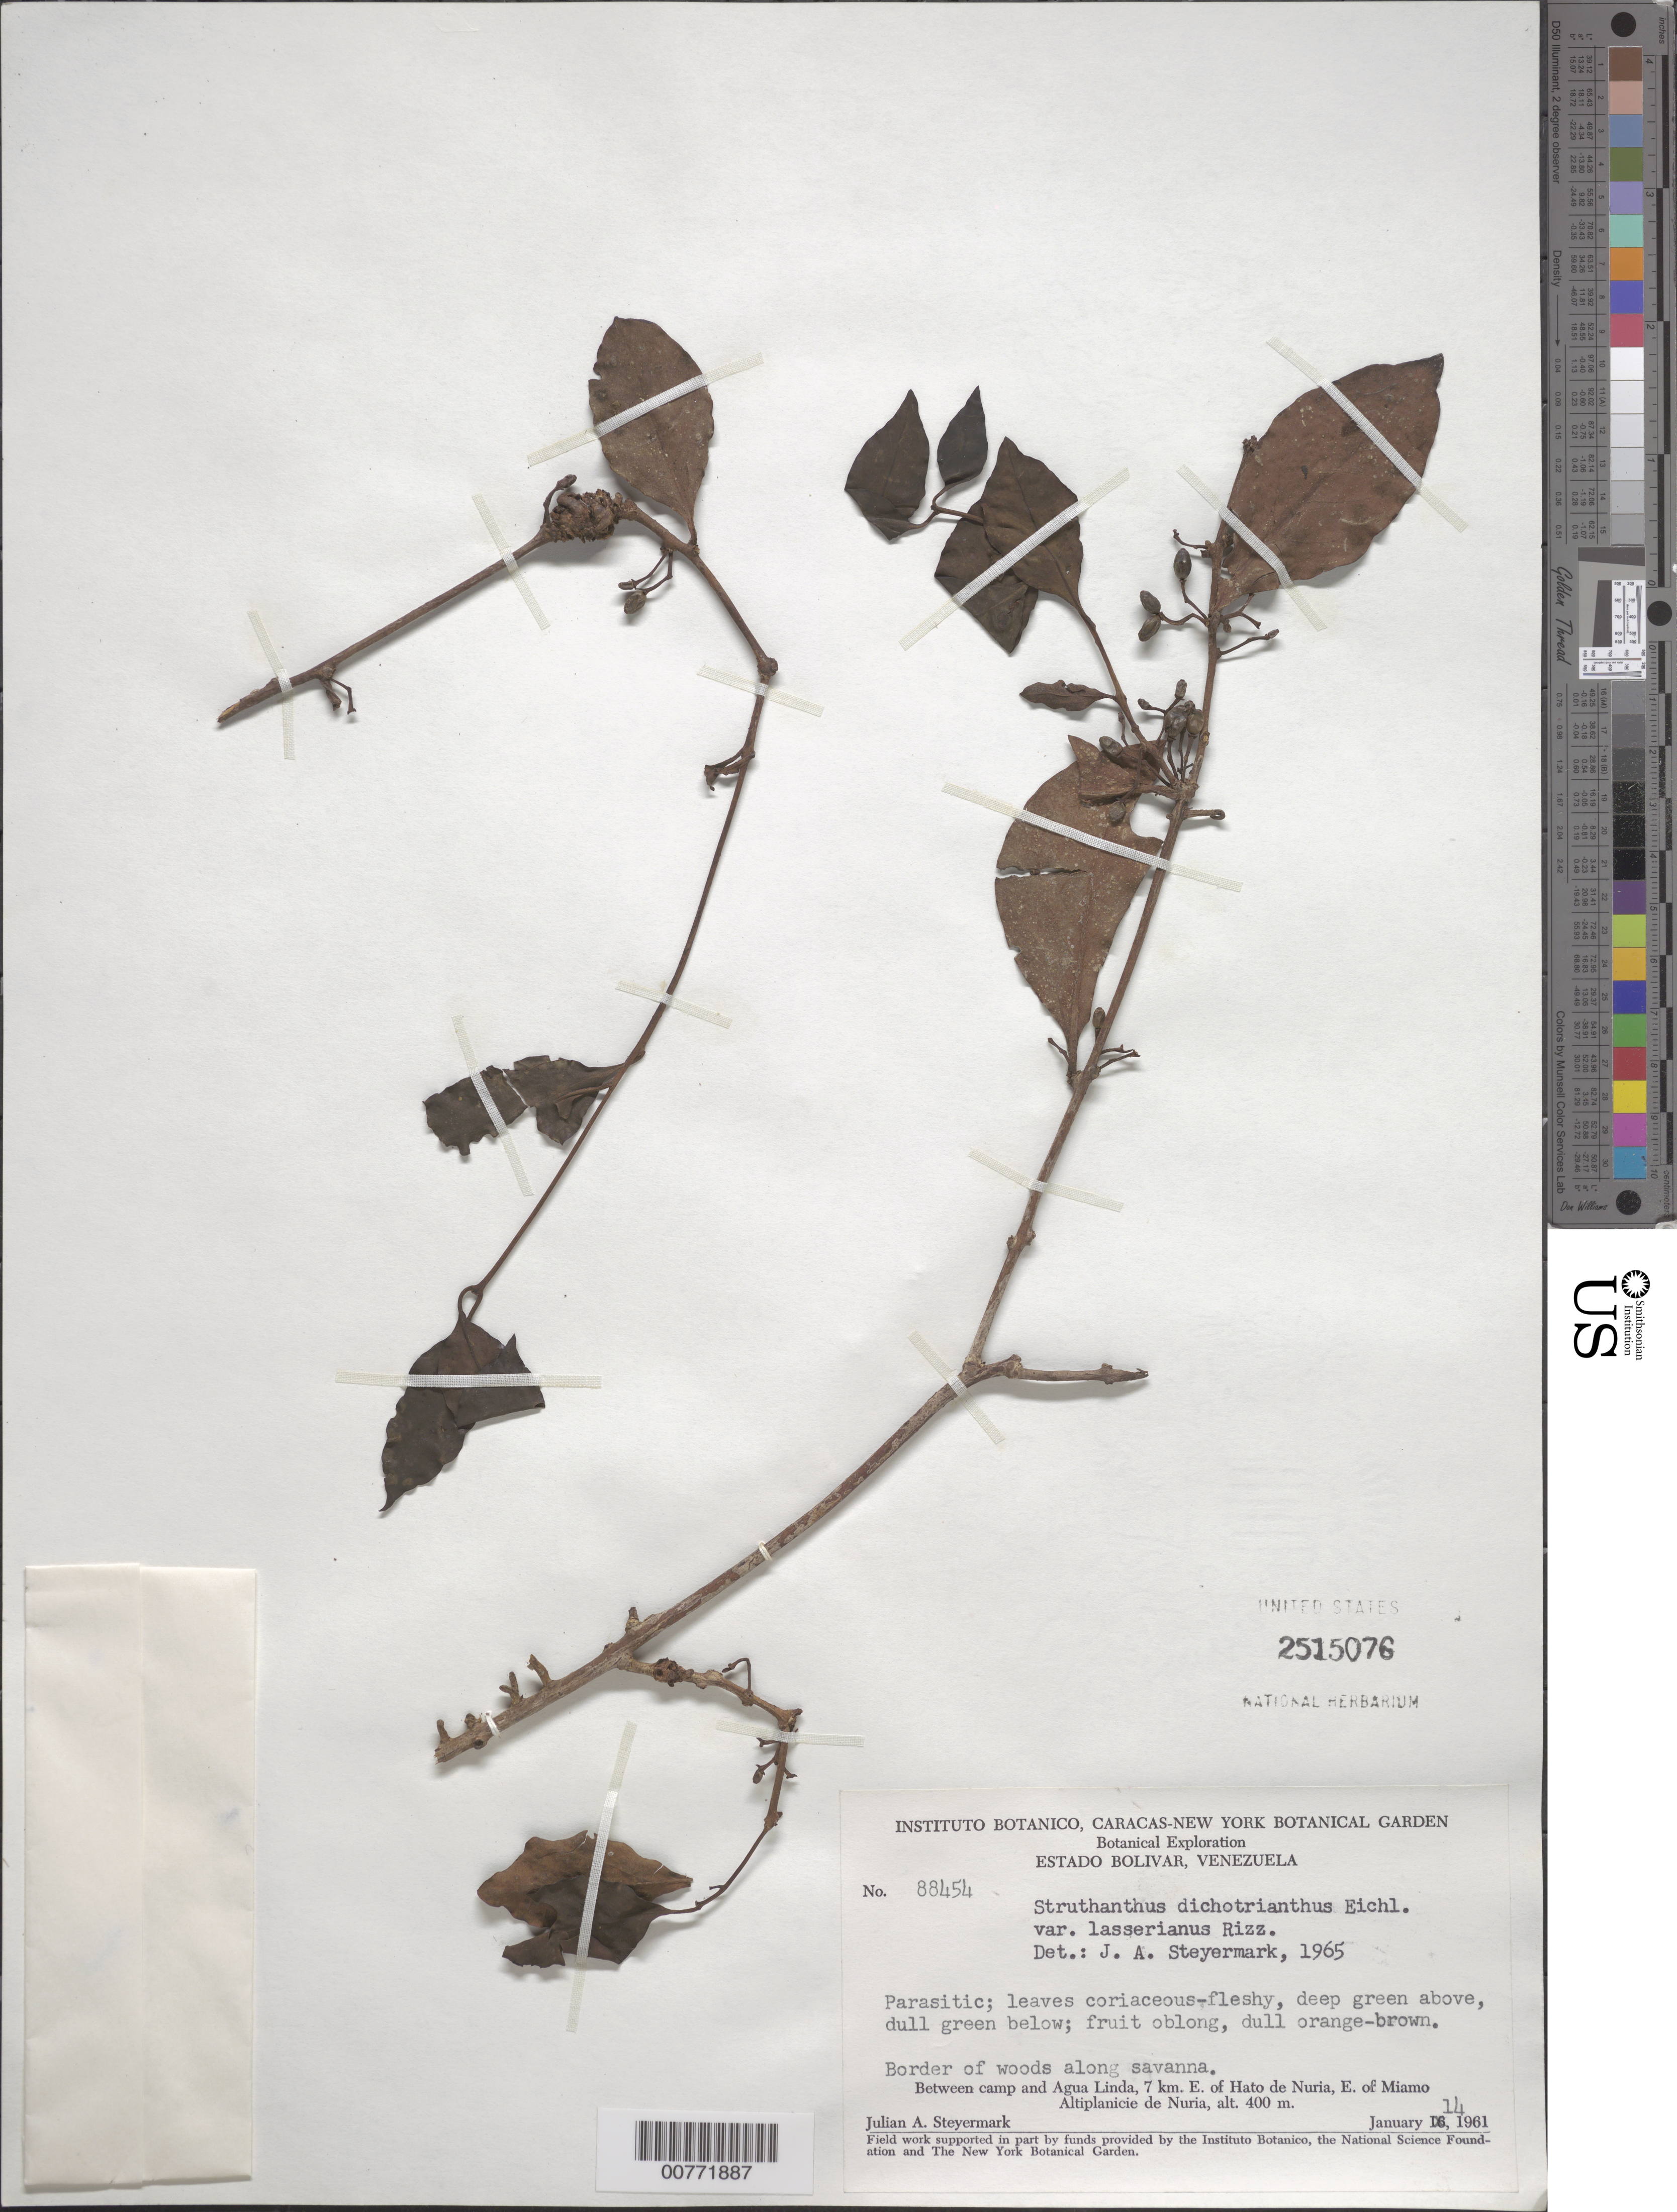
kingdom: Plantae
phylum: Tracheophyta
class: Magnoliopsida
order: Santalales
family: Loranthaceae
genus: Struthanthus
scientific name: Struthanthus dichotrianthus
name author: Eichler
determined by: Steyermark, Julian A., (VEN)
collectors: J. Steyermark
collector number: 88454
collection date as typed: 14-Jan-61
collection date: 1961-01-14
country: Venezuela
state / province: Bolívar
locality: Agua Linda, 7 km E of Hato de Nuria, E of Miamo, Altiplanicie de Nuria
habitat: Margin of woods bordering savanna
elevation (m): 400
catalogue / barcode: US 2515076